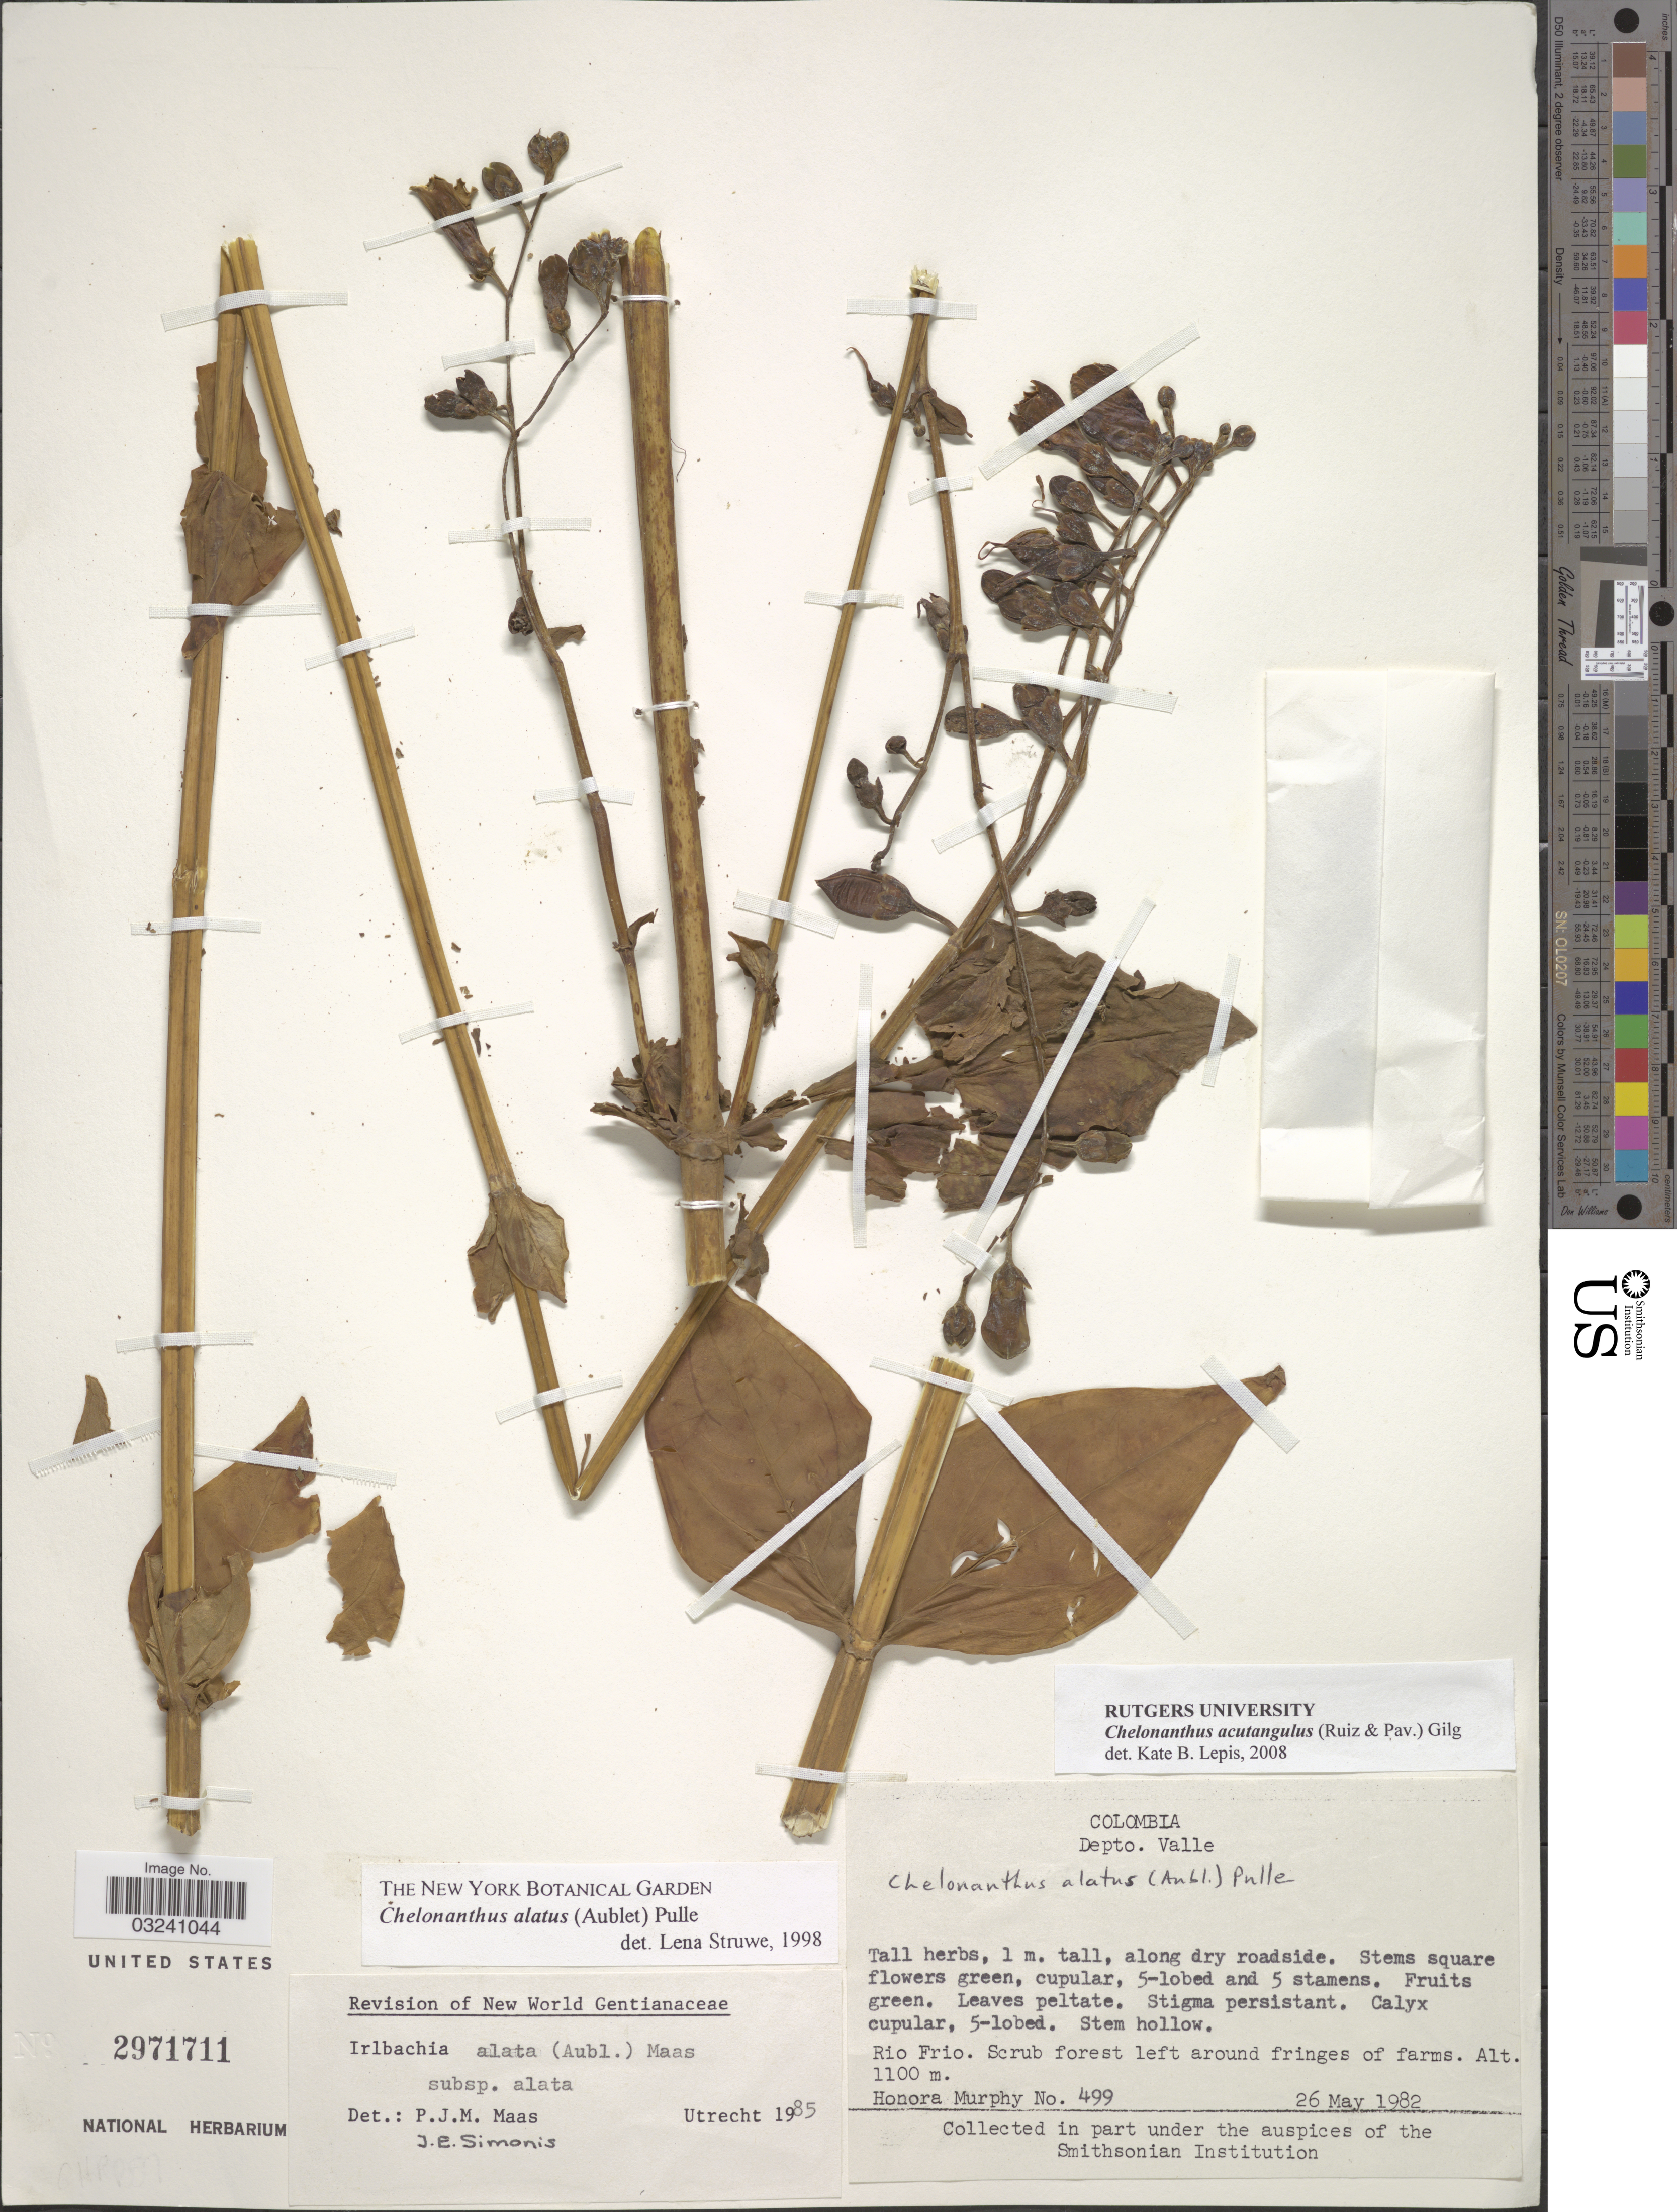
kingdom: Plantae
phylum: Tracheophyta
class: Magnoliopsida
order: Gentianales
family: Gentianaceae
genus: Chelonanthus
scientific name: Chelonanthus acutangulus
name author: (Ruiz & Pav.) Gilg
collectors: H. Murphy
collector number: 499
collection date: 1982-05-26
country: Colombia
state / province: Valle del Cauca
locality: Depto. Valle. Rio Frio.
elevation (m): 1100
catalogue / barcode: US 2971711